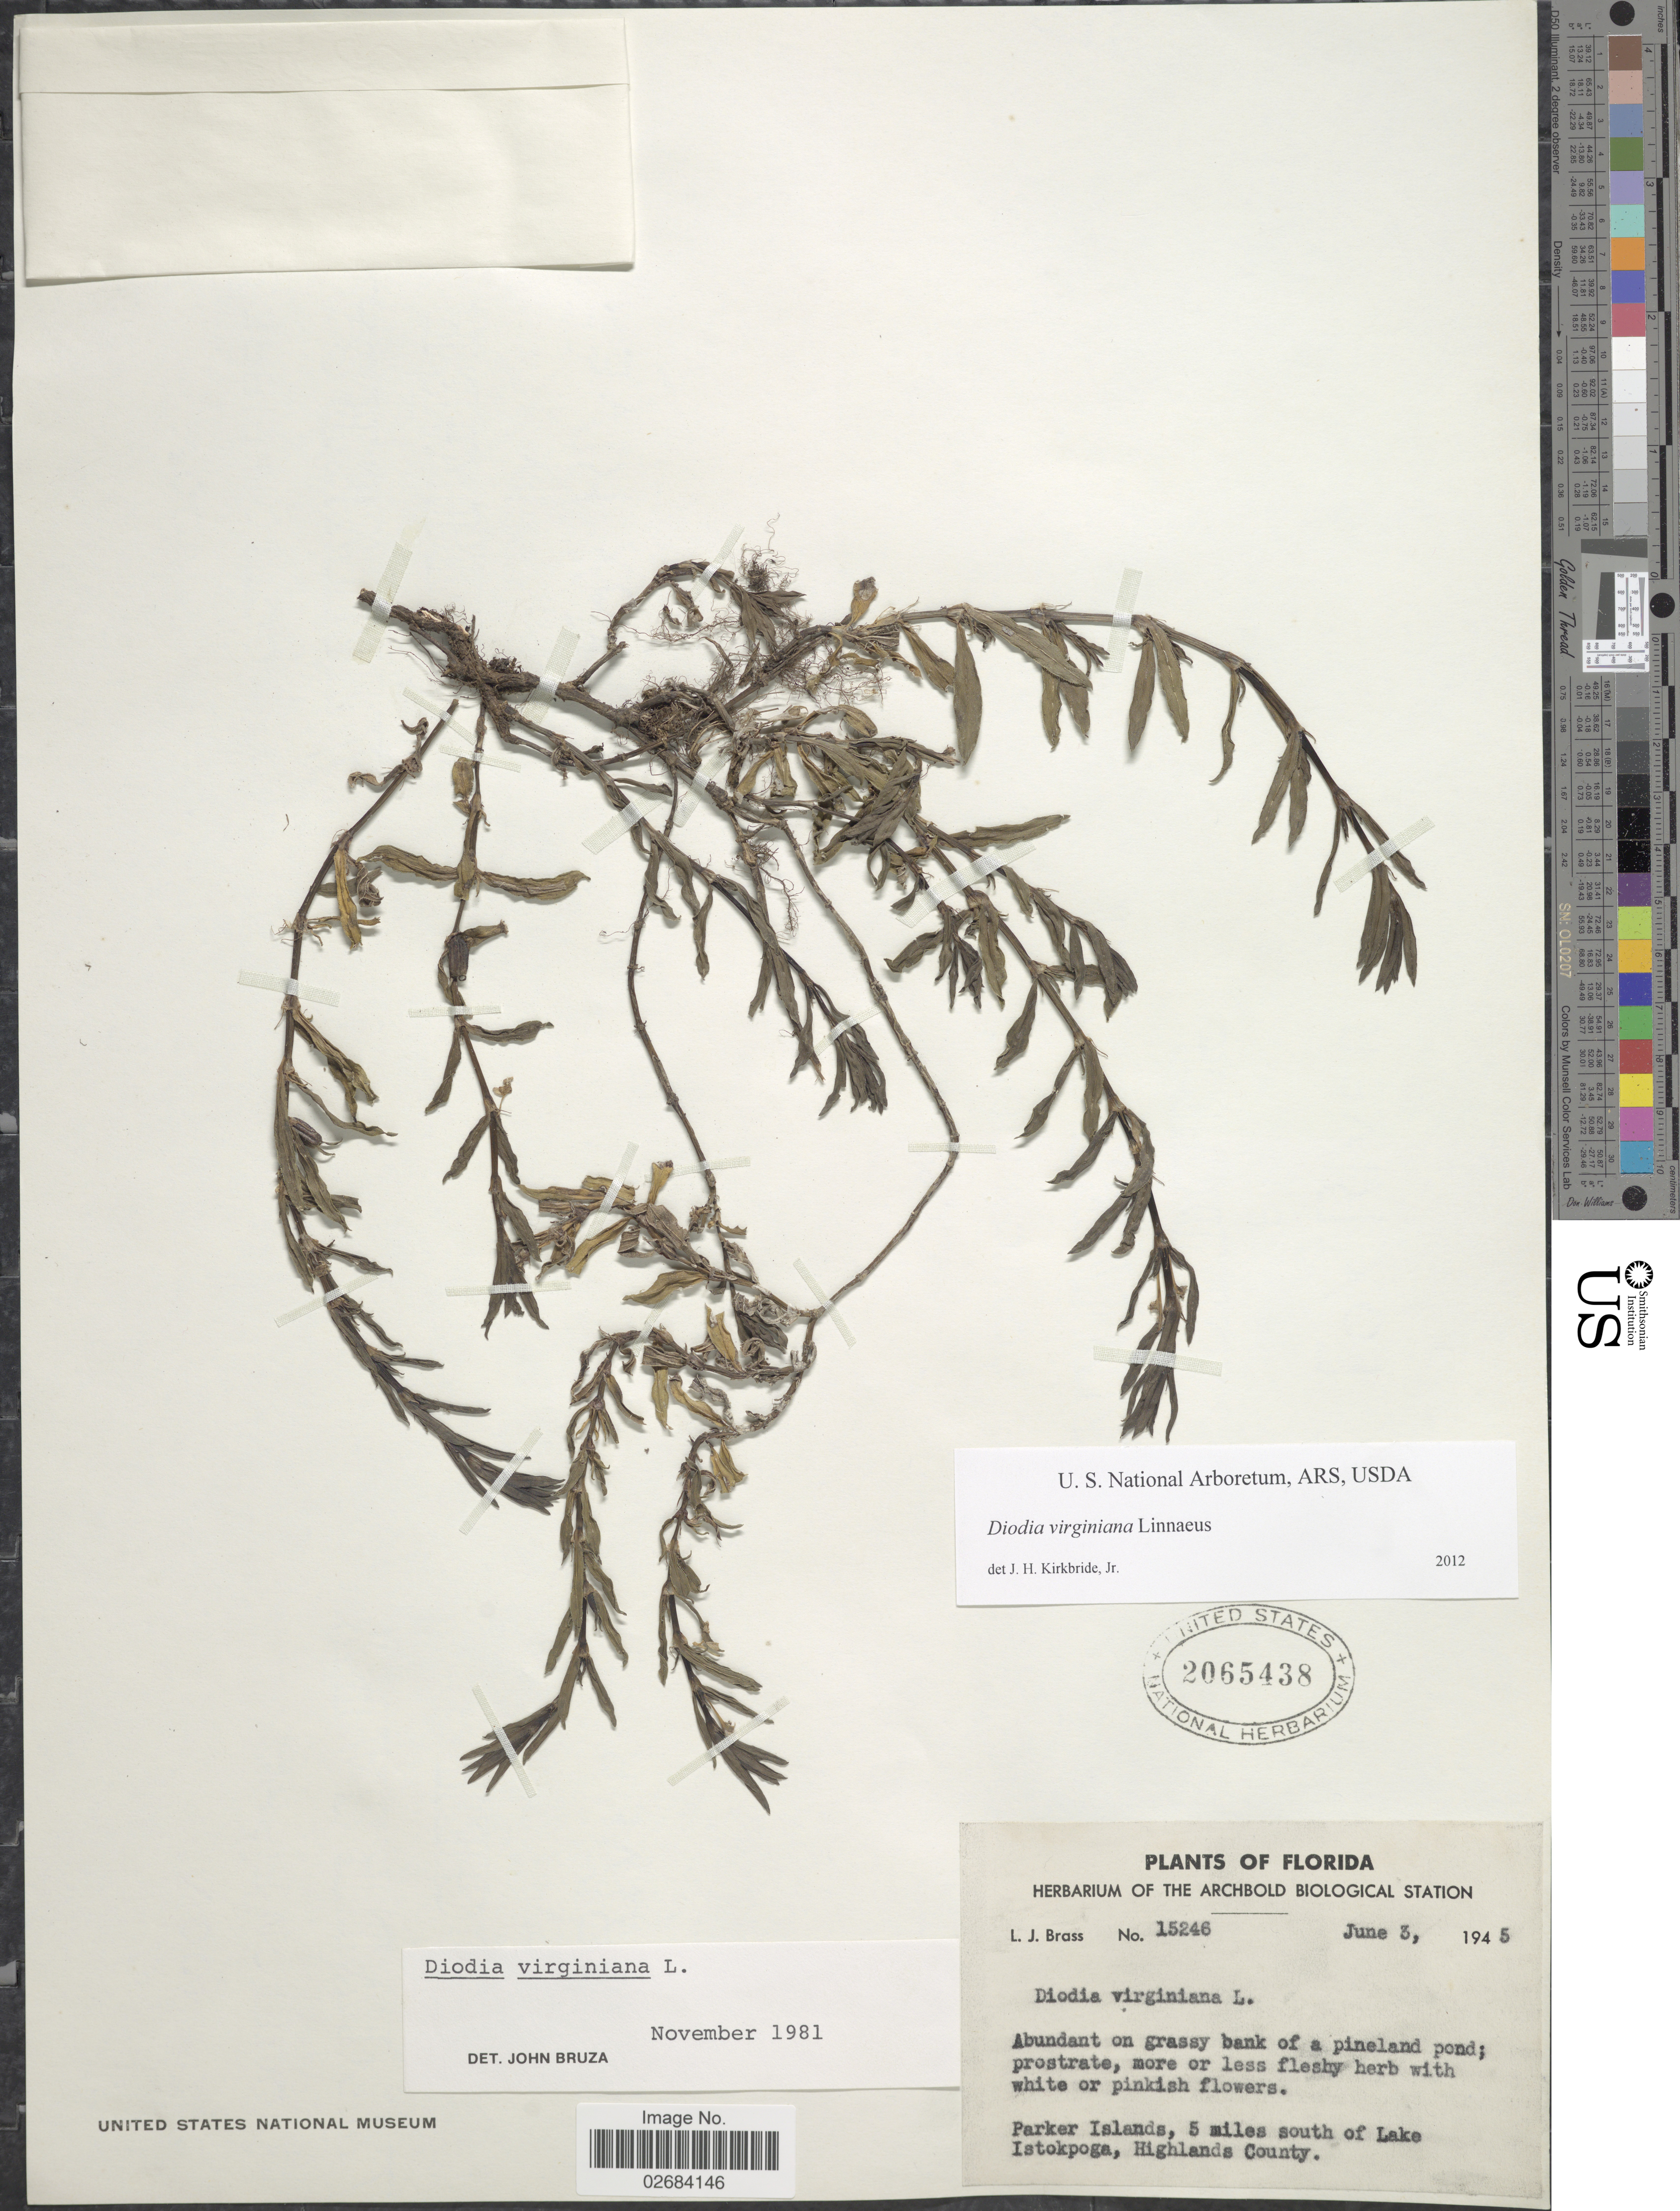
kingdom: Plantae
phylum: Tracheophyta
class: Magnoliopsida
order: Gentianales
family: Rubiaceae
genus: Diodia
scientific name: Diodia virginiana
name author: L.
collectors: L. J. Brass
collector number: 15246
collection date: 1945-06-03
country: United States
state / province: Florida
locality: Abundant on grassy bank of a pineland pond, Parker Islands, 5 miles south of Lake Istokpoga, Highlands County.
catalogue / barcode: US 2065438